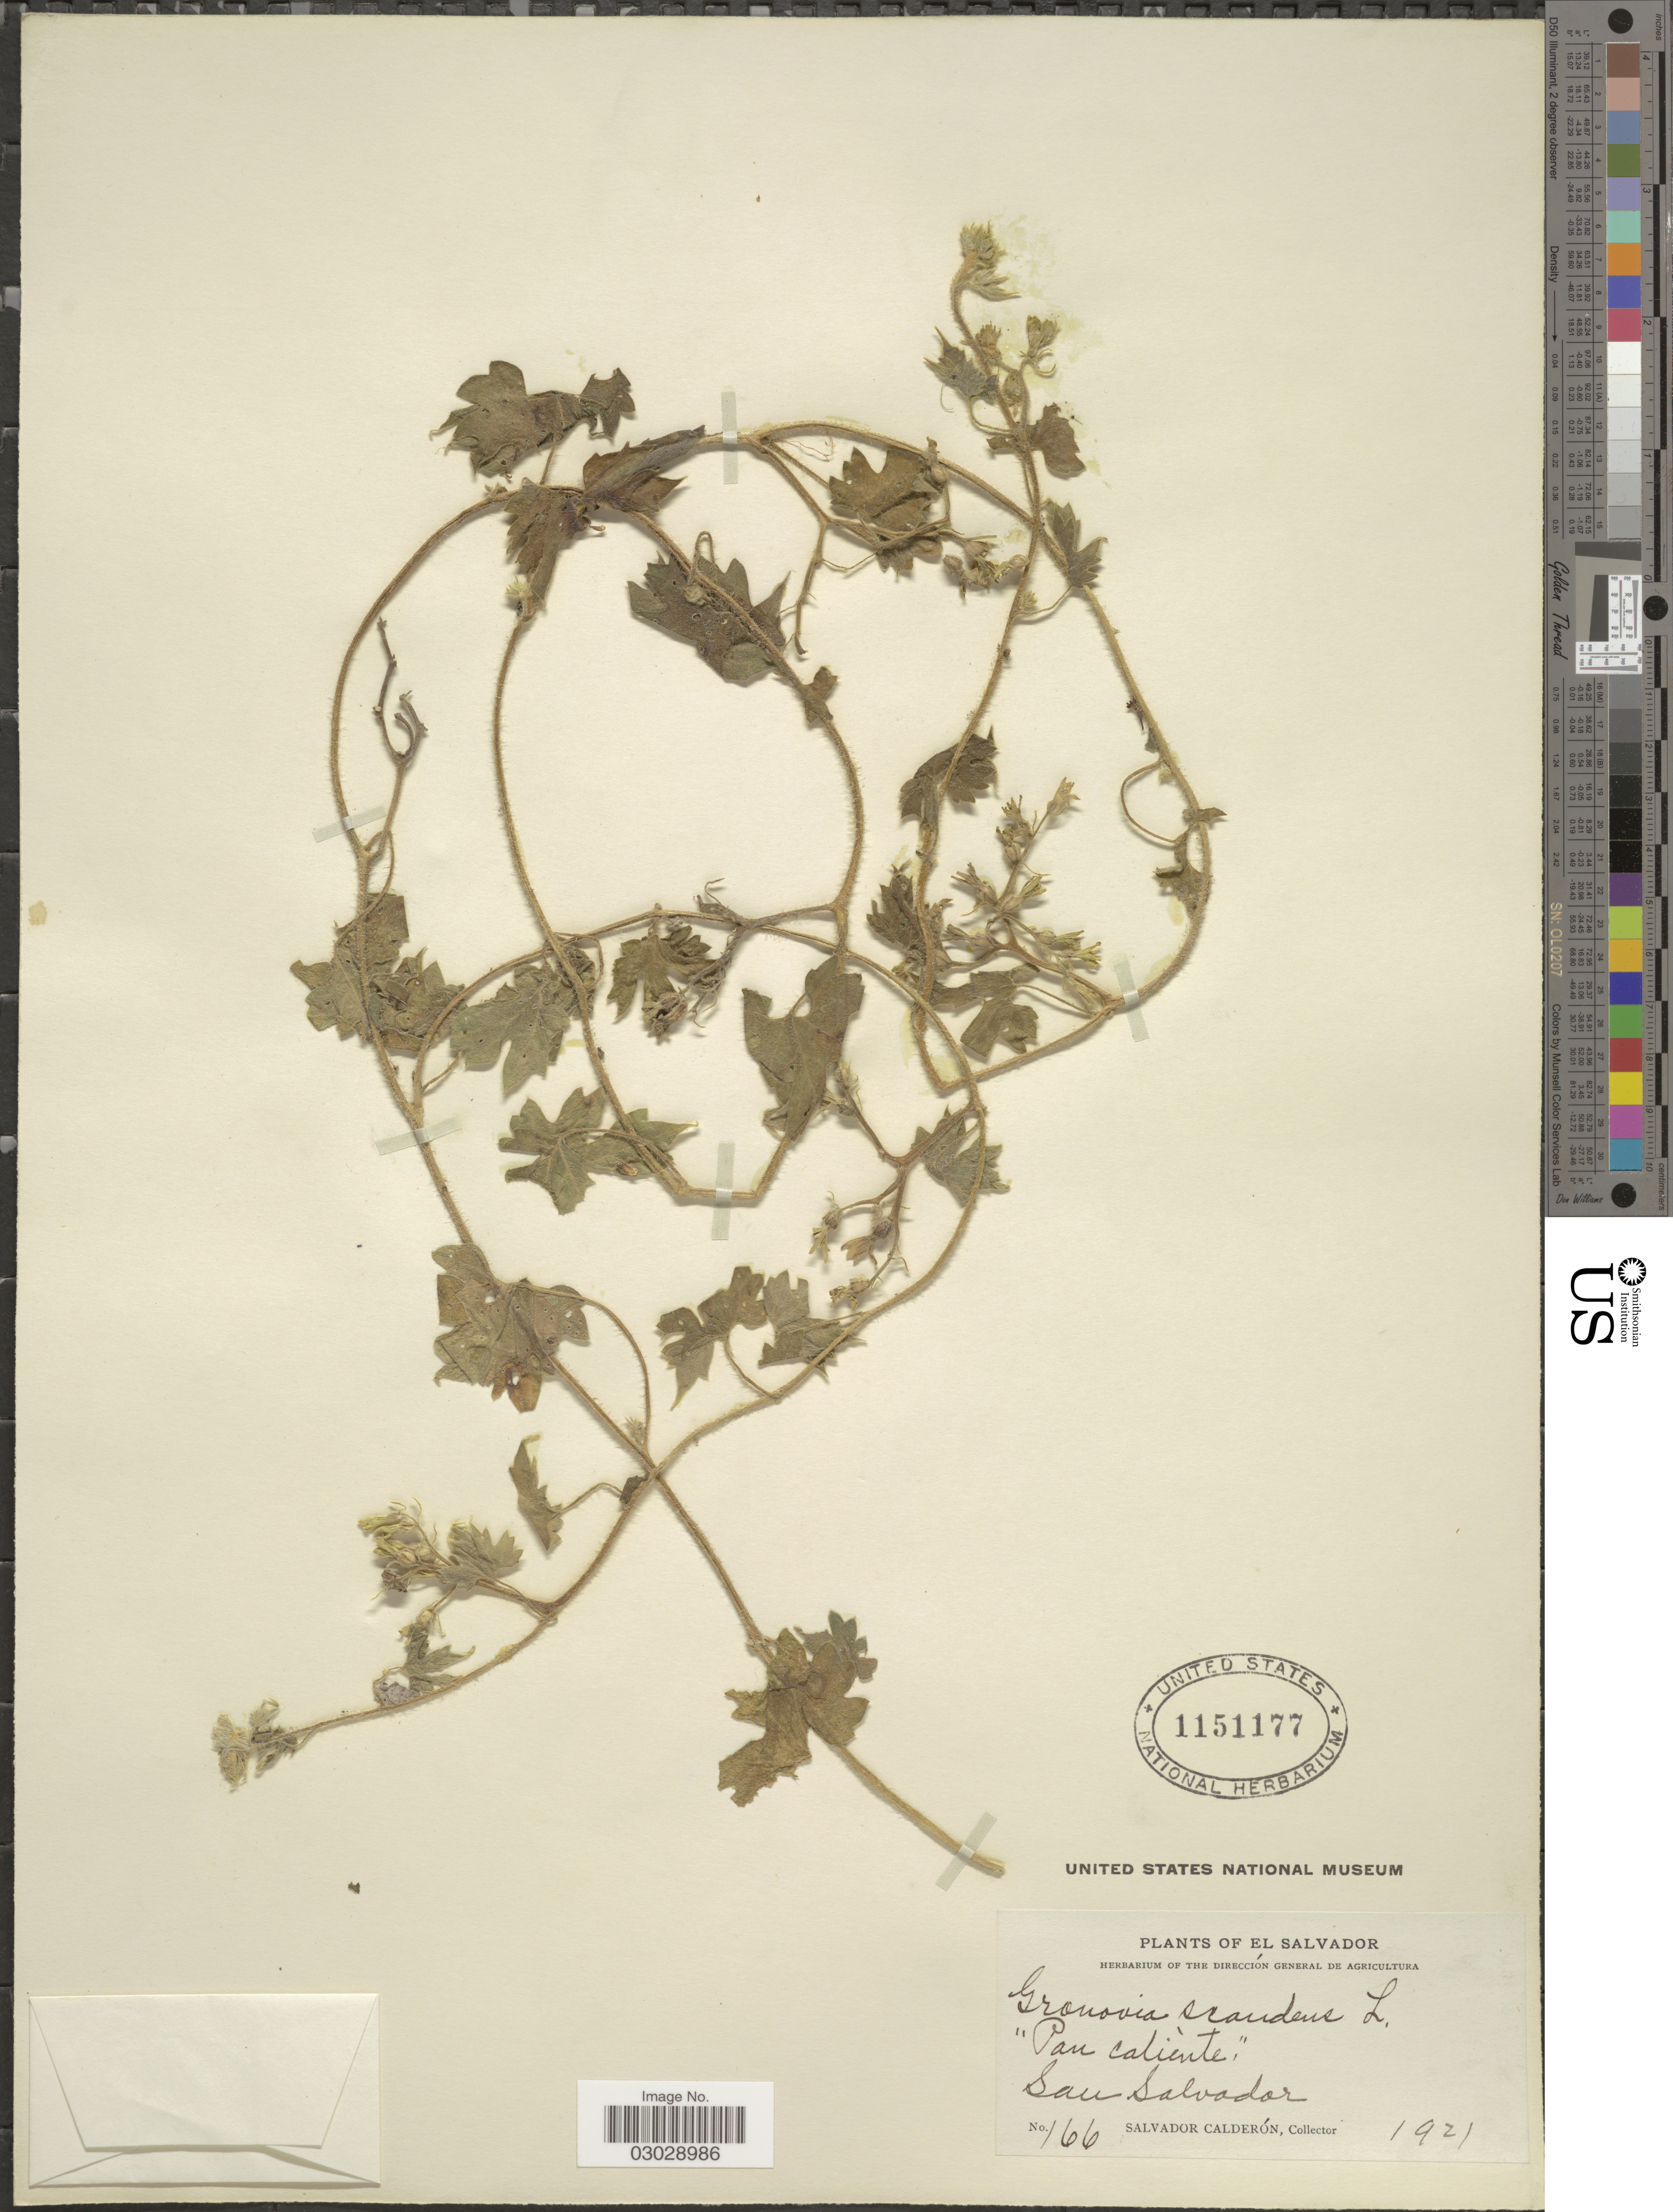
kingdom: Plantae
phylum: Tracheophyta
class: Magnoliopsida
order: Cornales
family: Loasaceae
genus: Gronovia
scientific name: Gronovia scandens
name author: L.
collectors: S. Calderón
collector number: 166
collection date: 1921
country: El Salvador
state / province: San Salvador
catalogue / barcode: US 1151177